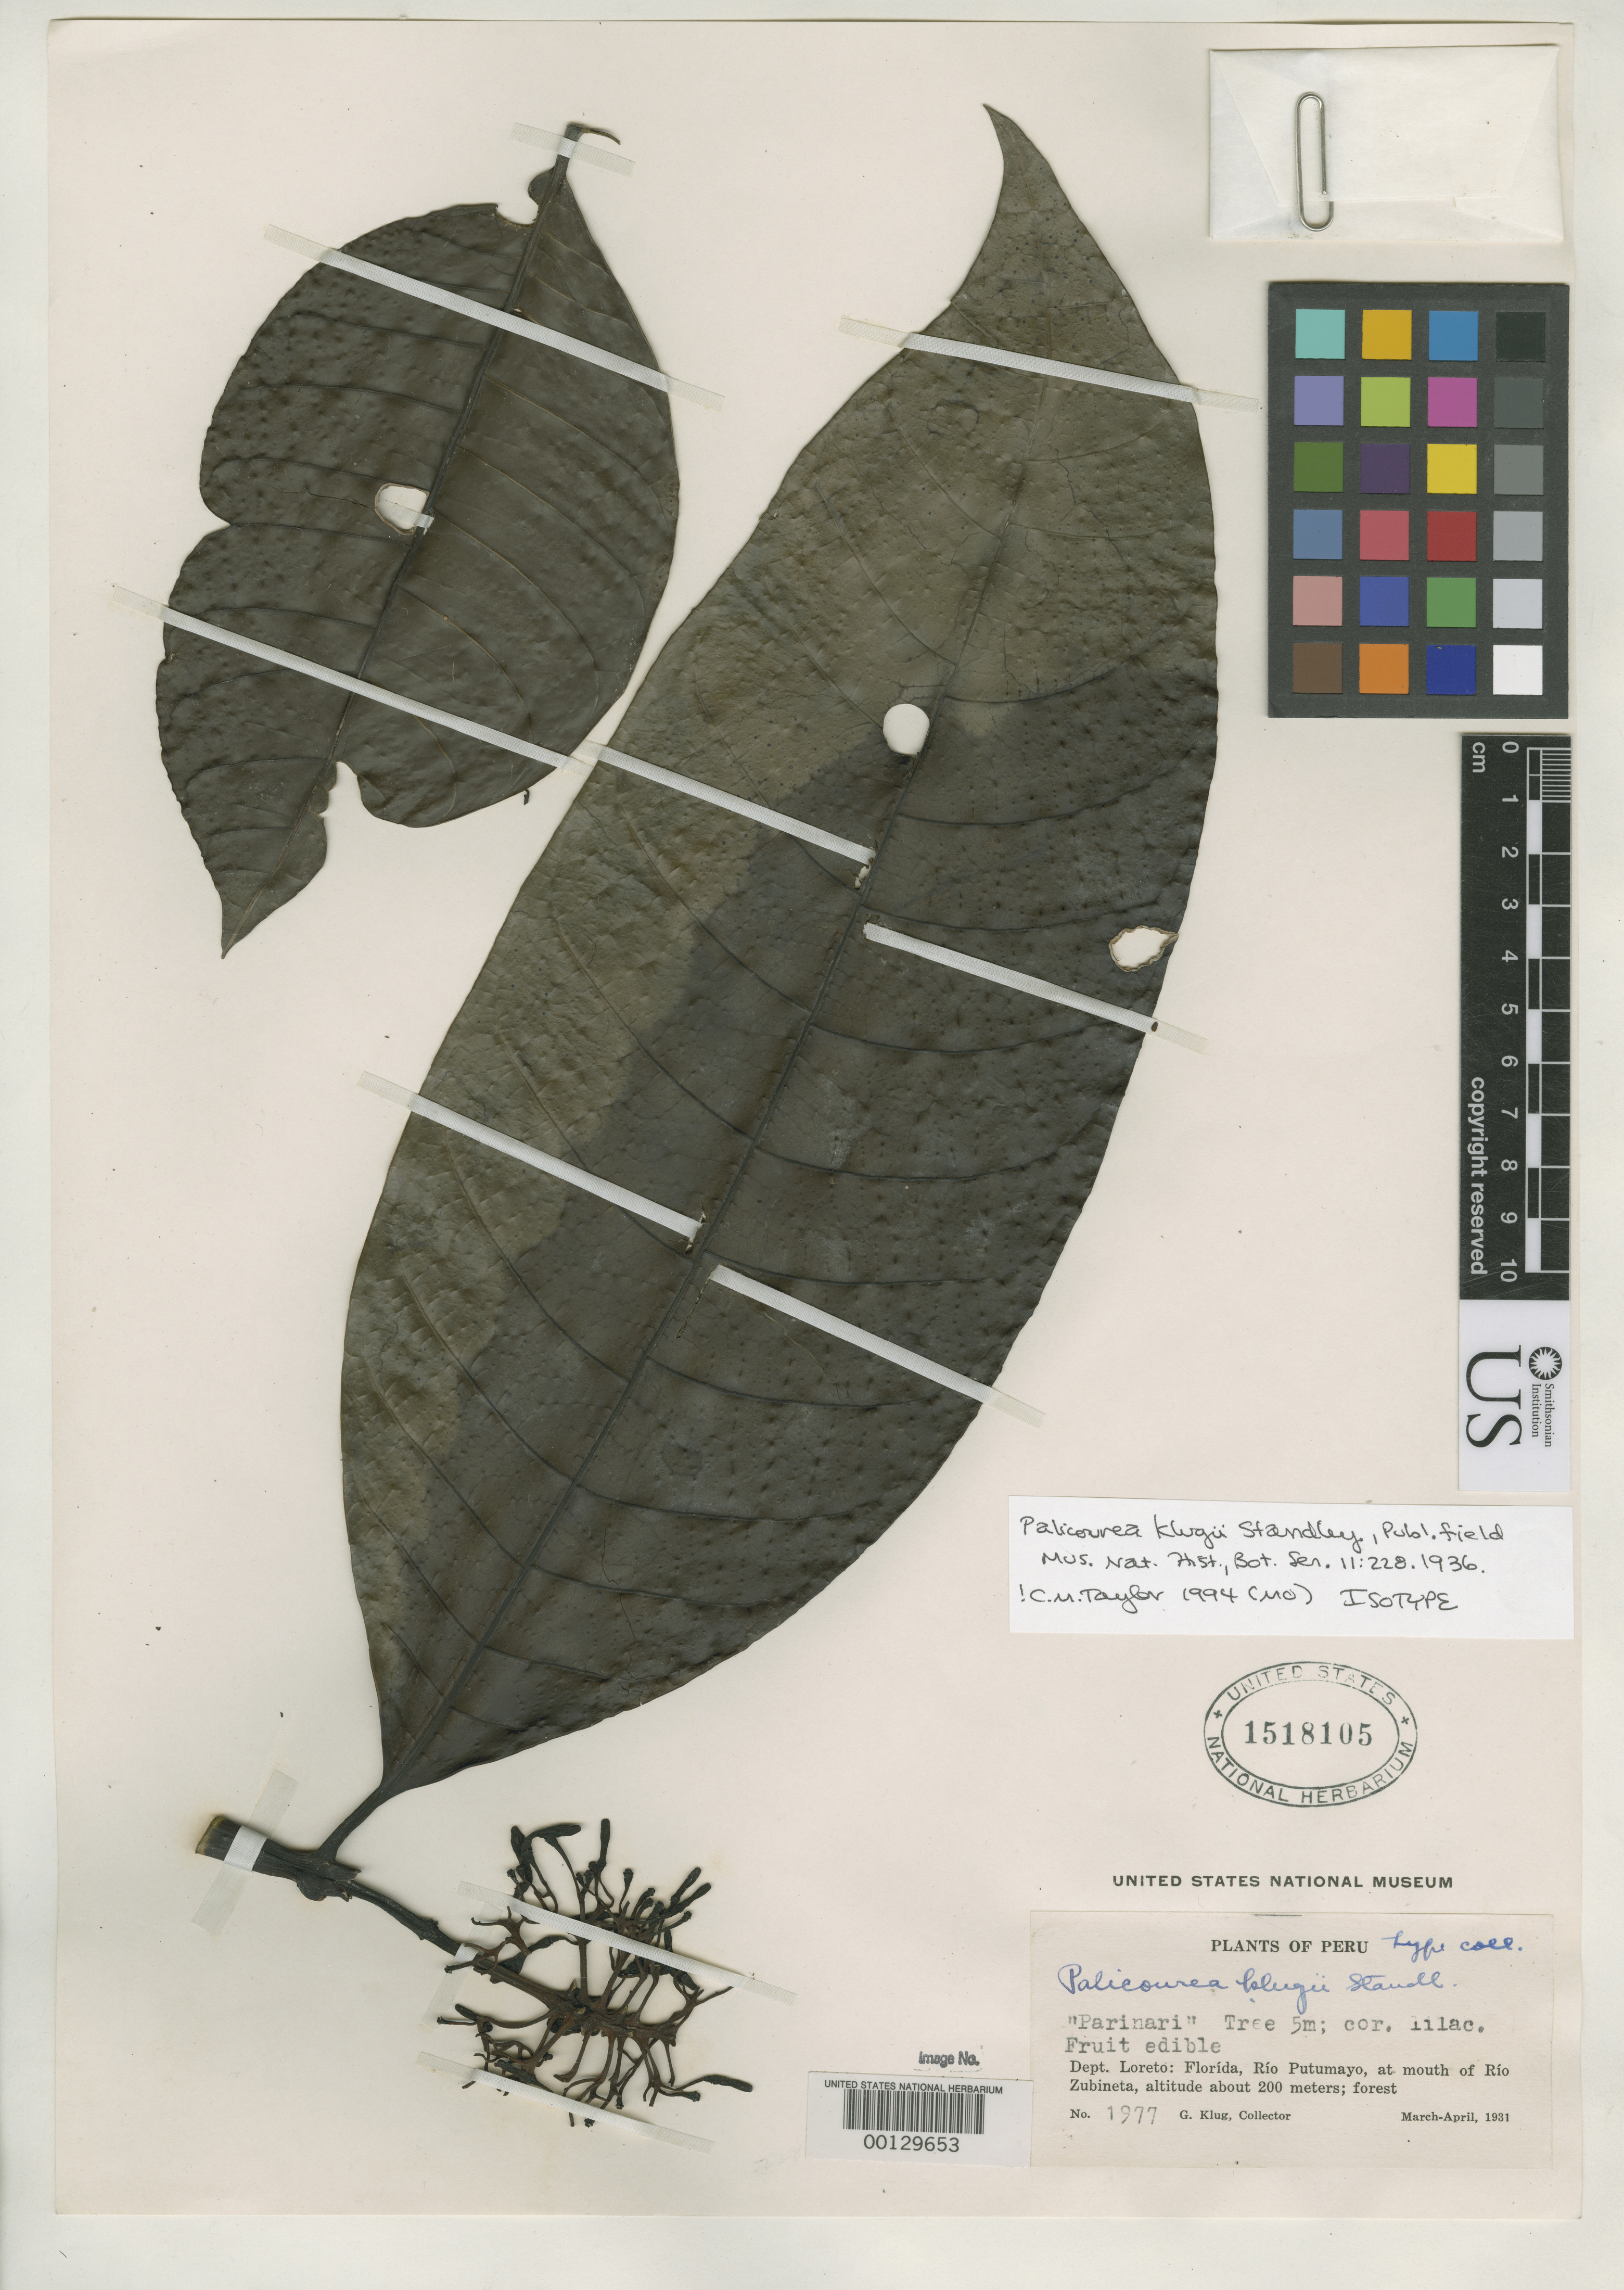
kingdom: Plantae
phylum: Tracheophyta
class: Magnoliopsida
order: Gentianales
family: Rubiaceae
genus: Palicourea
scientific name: Palicourea klugii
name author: Standl.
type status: Isotype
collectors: G. Klug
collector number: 1977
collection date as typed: Mar 1931 to -- Apr 1931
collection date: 1931-03/1931-04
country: Peru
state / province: Loreto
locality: Florida, Rio Putumayo, mouth of Rio Zubineta.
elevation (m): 200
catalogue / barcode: US 1518105